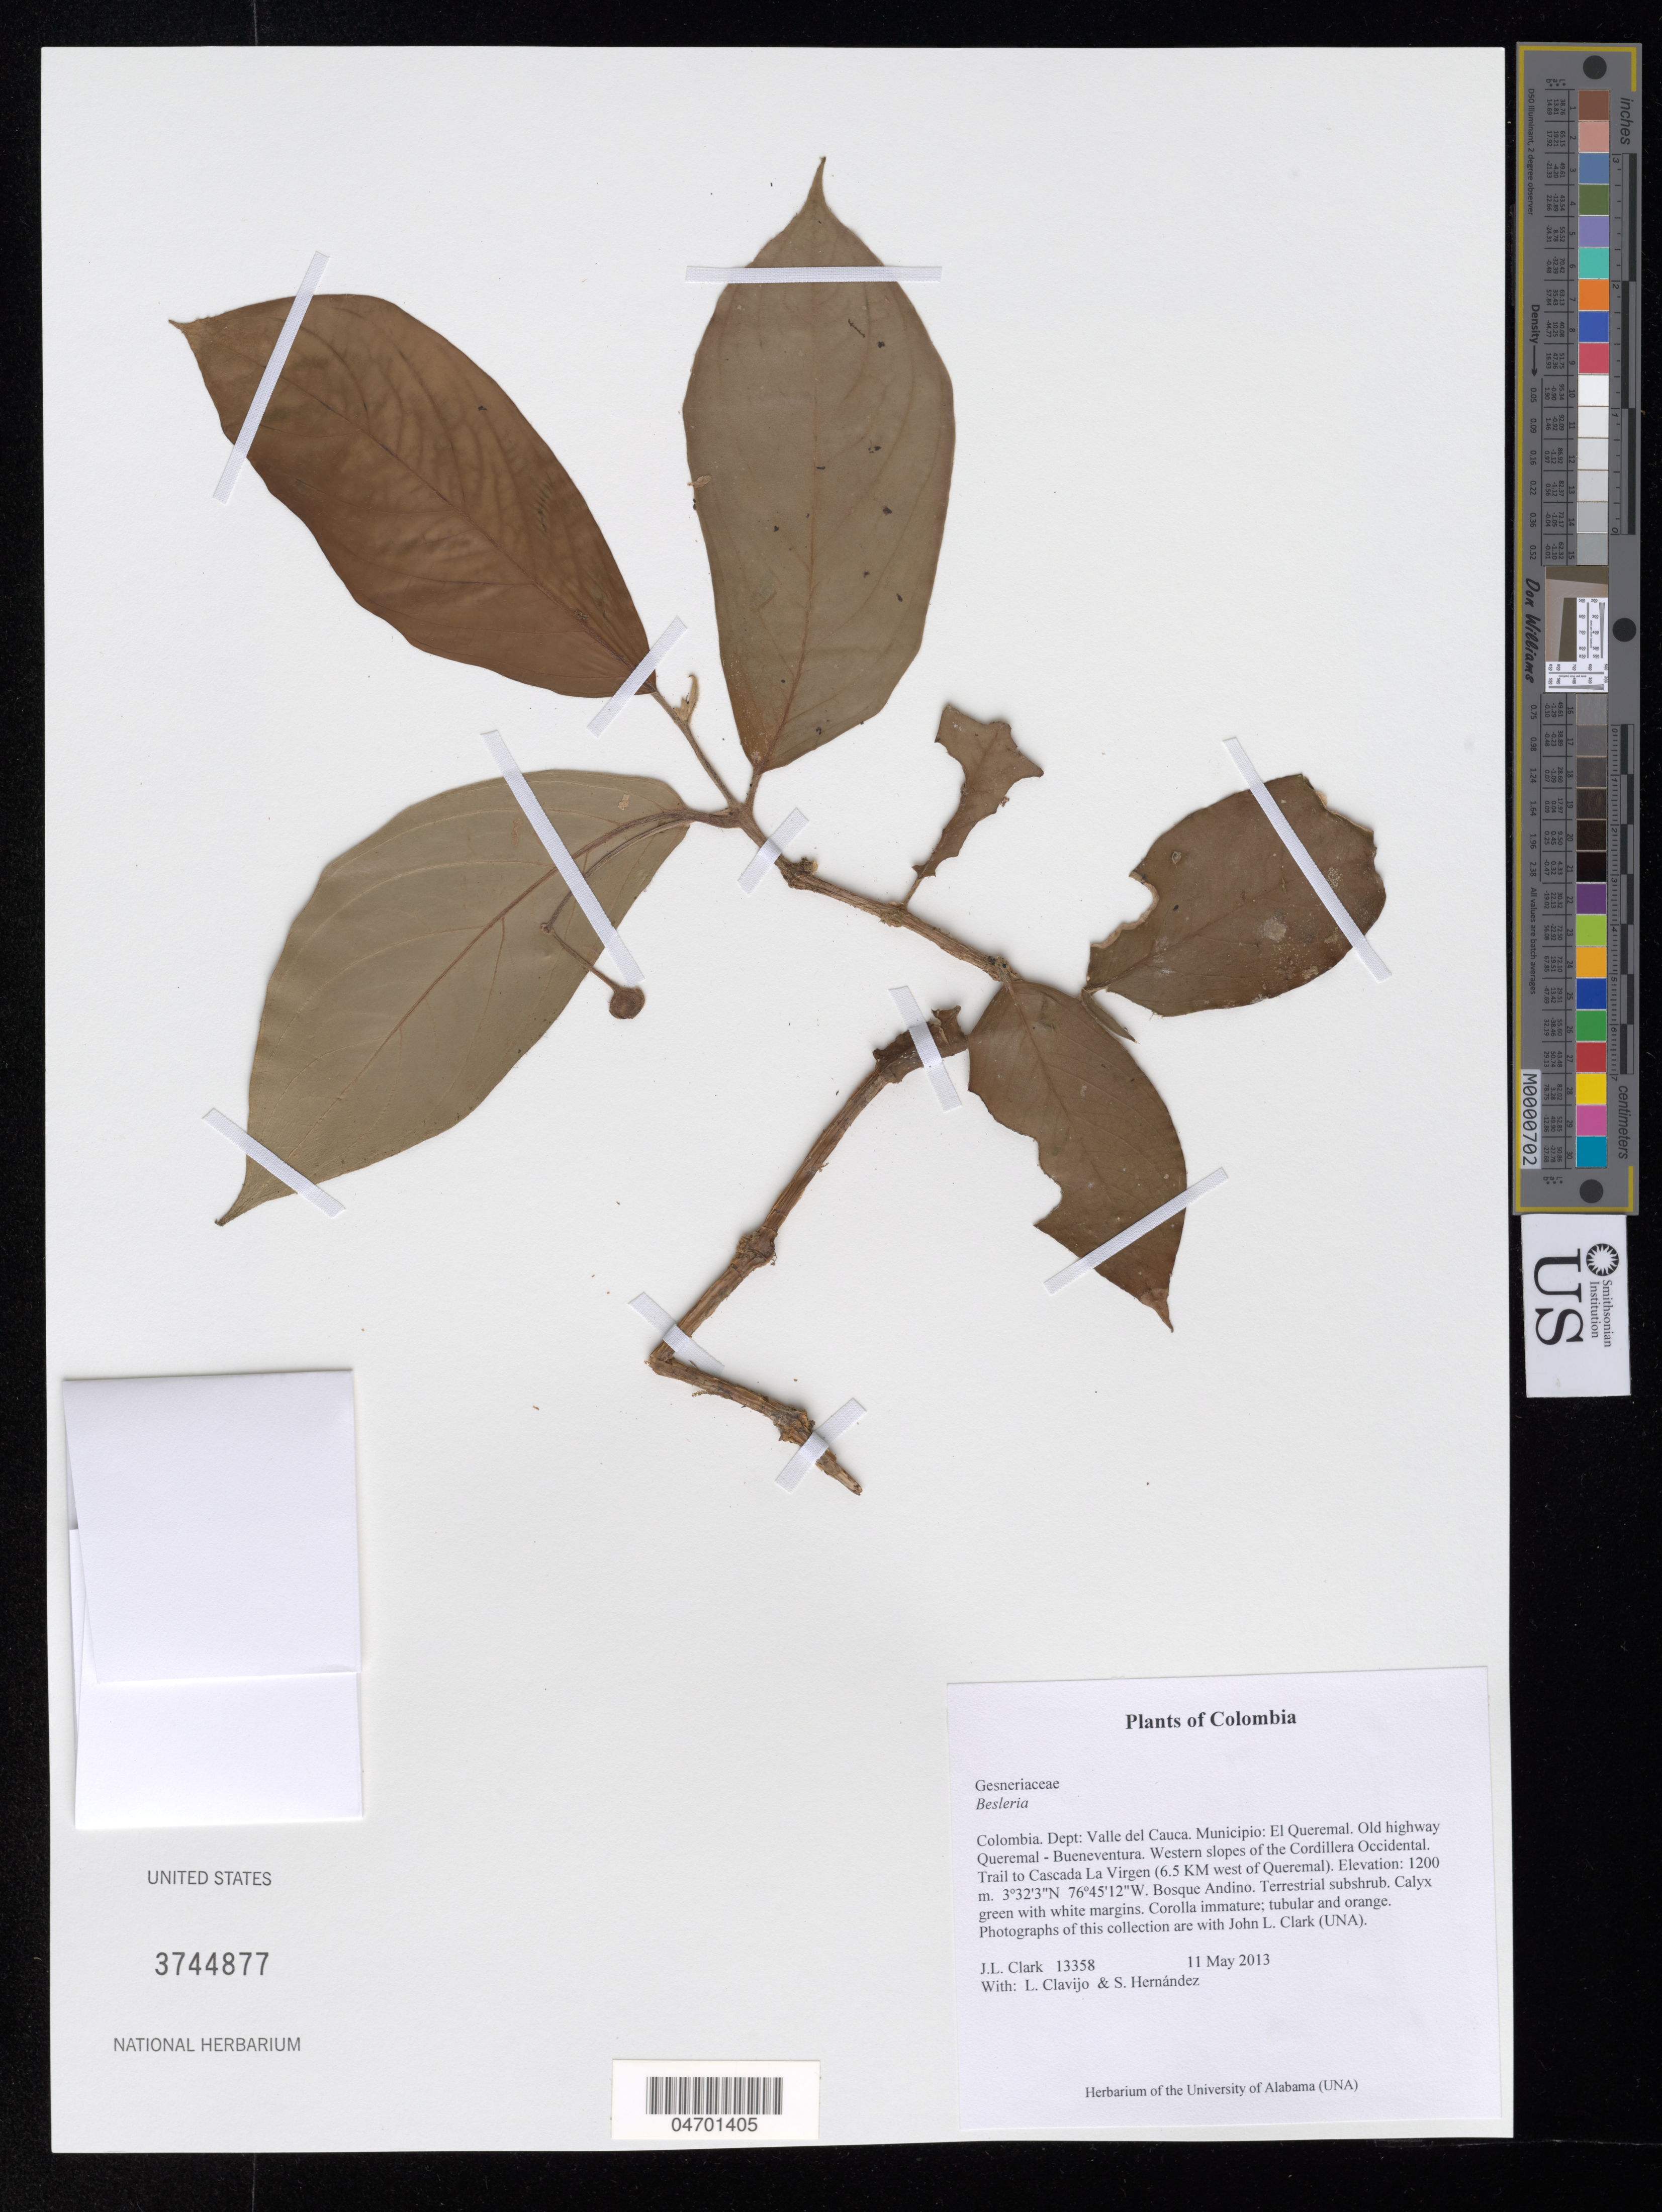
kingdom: Plantae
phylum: Tracheophyta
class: Magnoliopsida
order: Lamiales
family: Gesneriaceae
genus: Besleria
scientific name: Besleria sp.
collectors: J. L. Clark, L. Clavijo & S. Hernández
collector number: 13358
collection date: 2013-05-11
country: Colombia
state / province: Valle del Cauca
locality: Dept: Valle del Cauca. Municipio: El Queremal. Old highway Queremal - Bueneventura. Western slopes of the Cordillera Occidental. Trail to Cascada La Virgen (6.5 KM west of Queremal).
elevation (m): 1200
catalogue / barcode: US 3744877